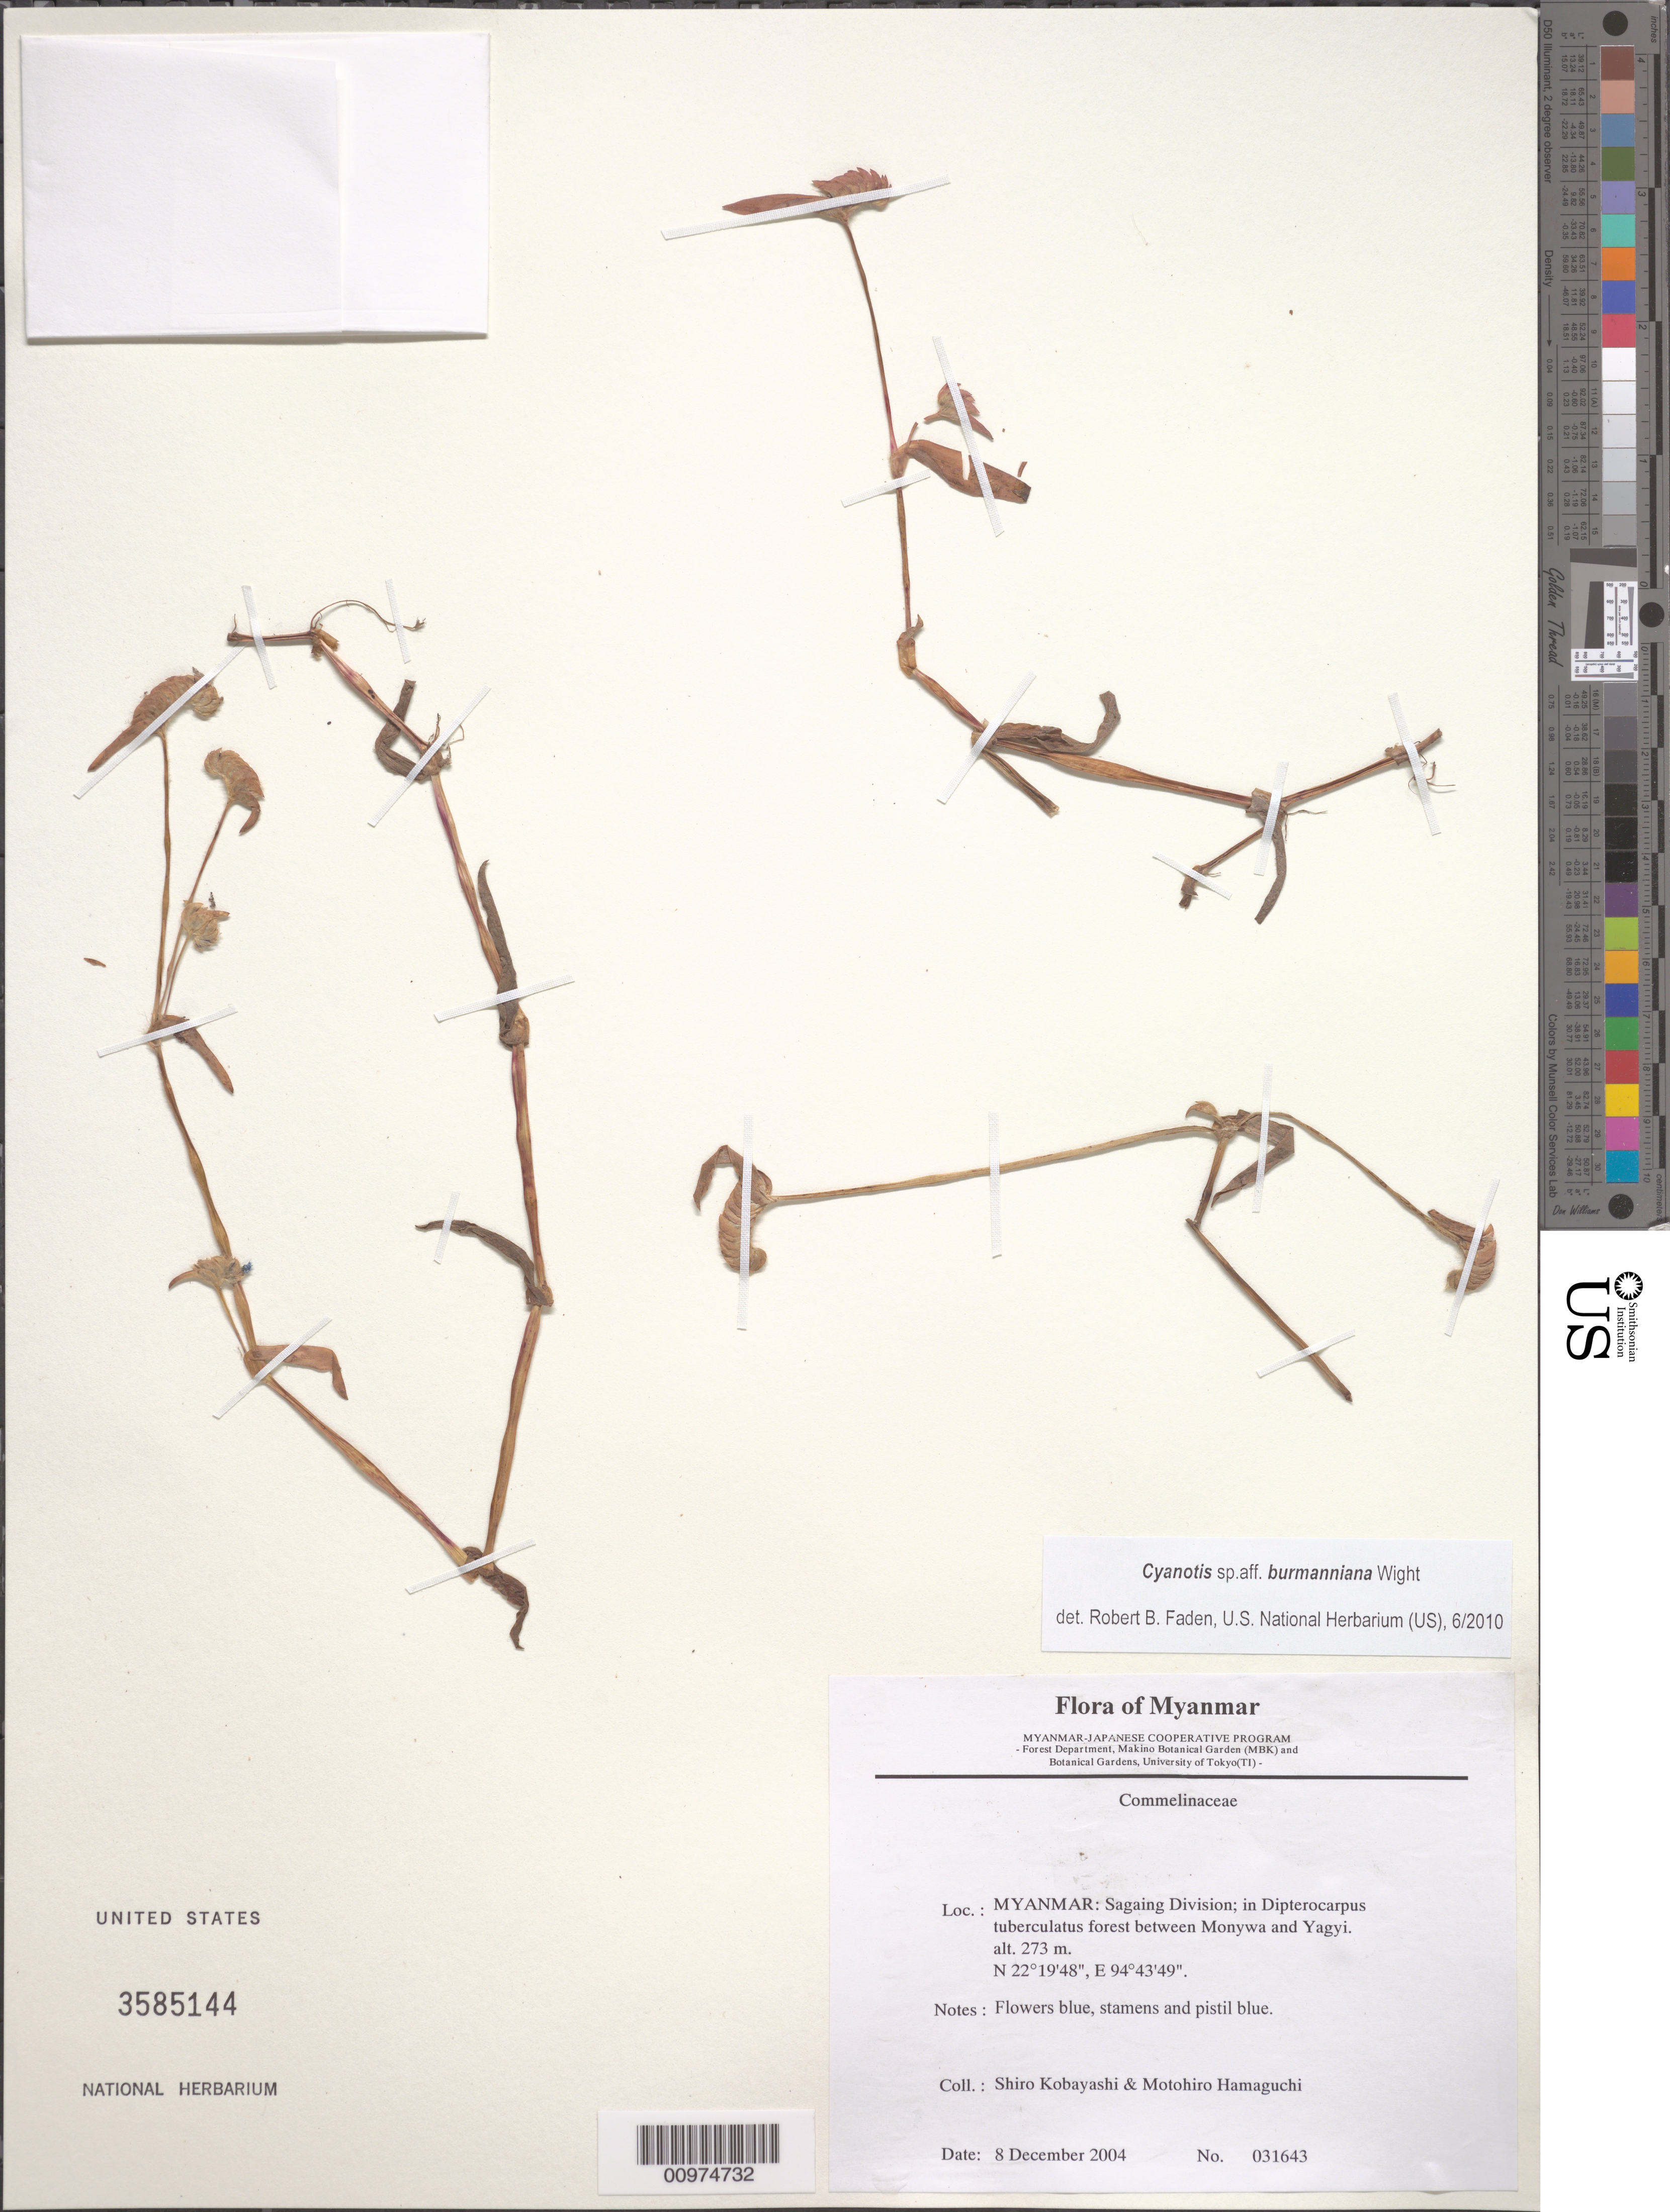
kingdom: Plantae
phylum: Tracheophyta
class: Liliopsida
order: Commelinales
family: Commelinaceae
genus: Cyanotis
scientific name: Cyanotis burmanniana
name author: Wight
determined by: Faden, Robert B., (US), Smithsonian Institution - National Museum of Natural History (UNITED STATES)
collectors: S. Kobayashi & M. Hamaguchi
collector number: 031643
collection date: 2004-12-08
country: Myanmar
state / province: Sagaing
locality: in Dipterocarpus tuberculatus forest between Monywa and Yagyi.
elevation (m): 273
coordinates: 22 19 48 n, 94 43 49 e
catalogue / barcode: US 3585144